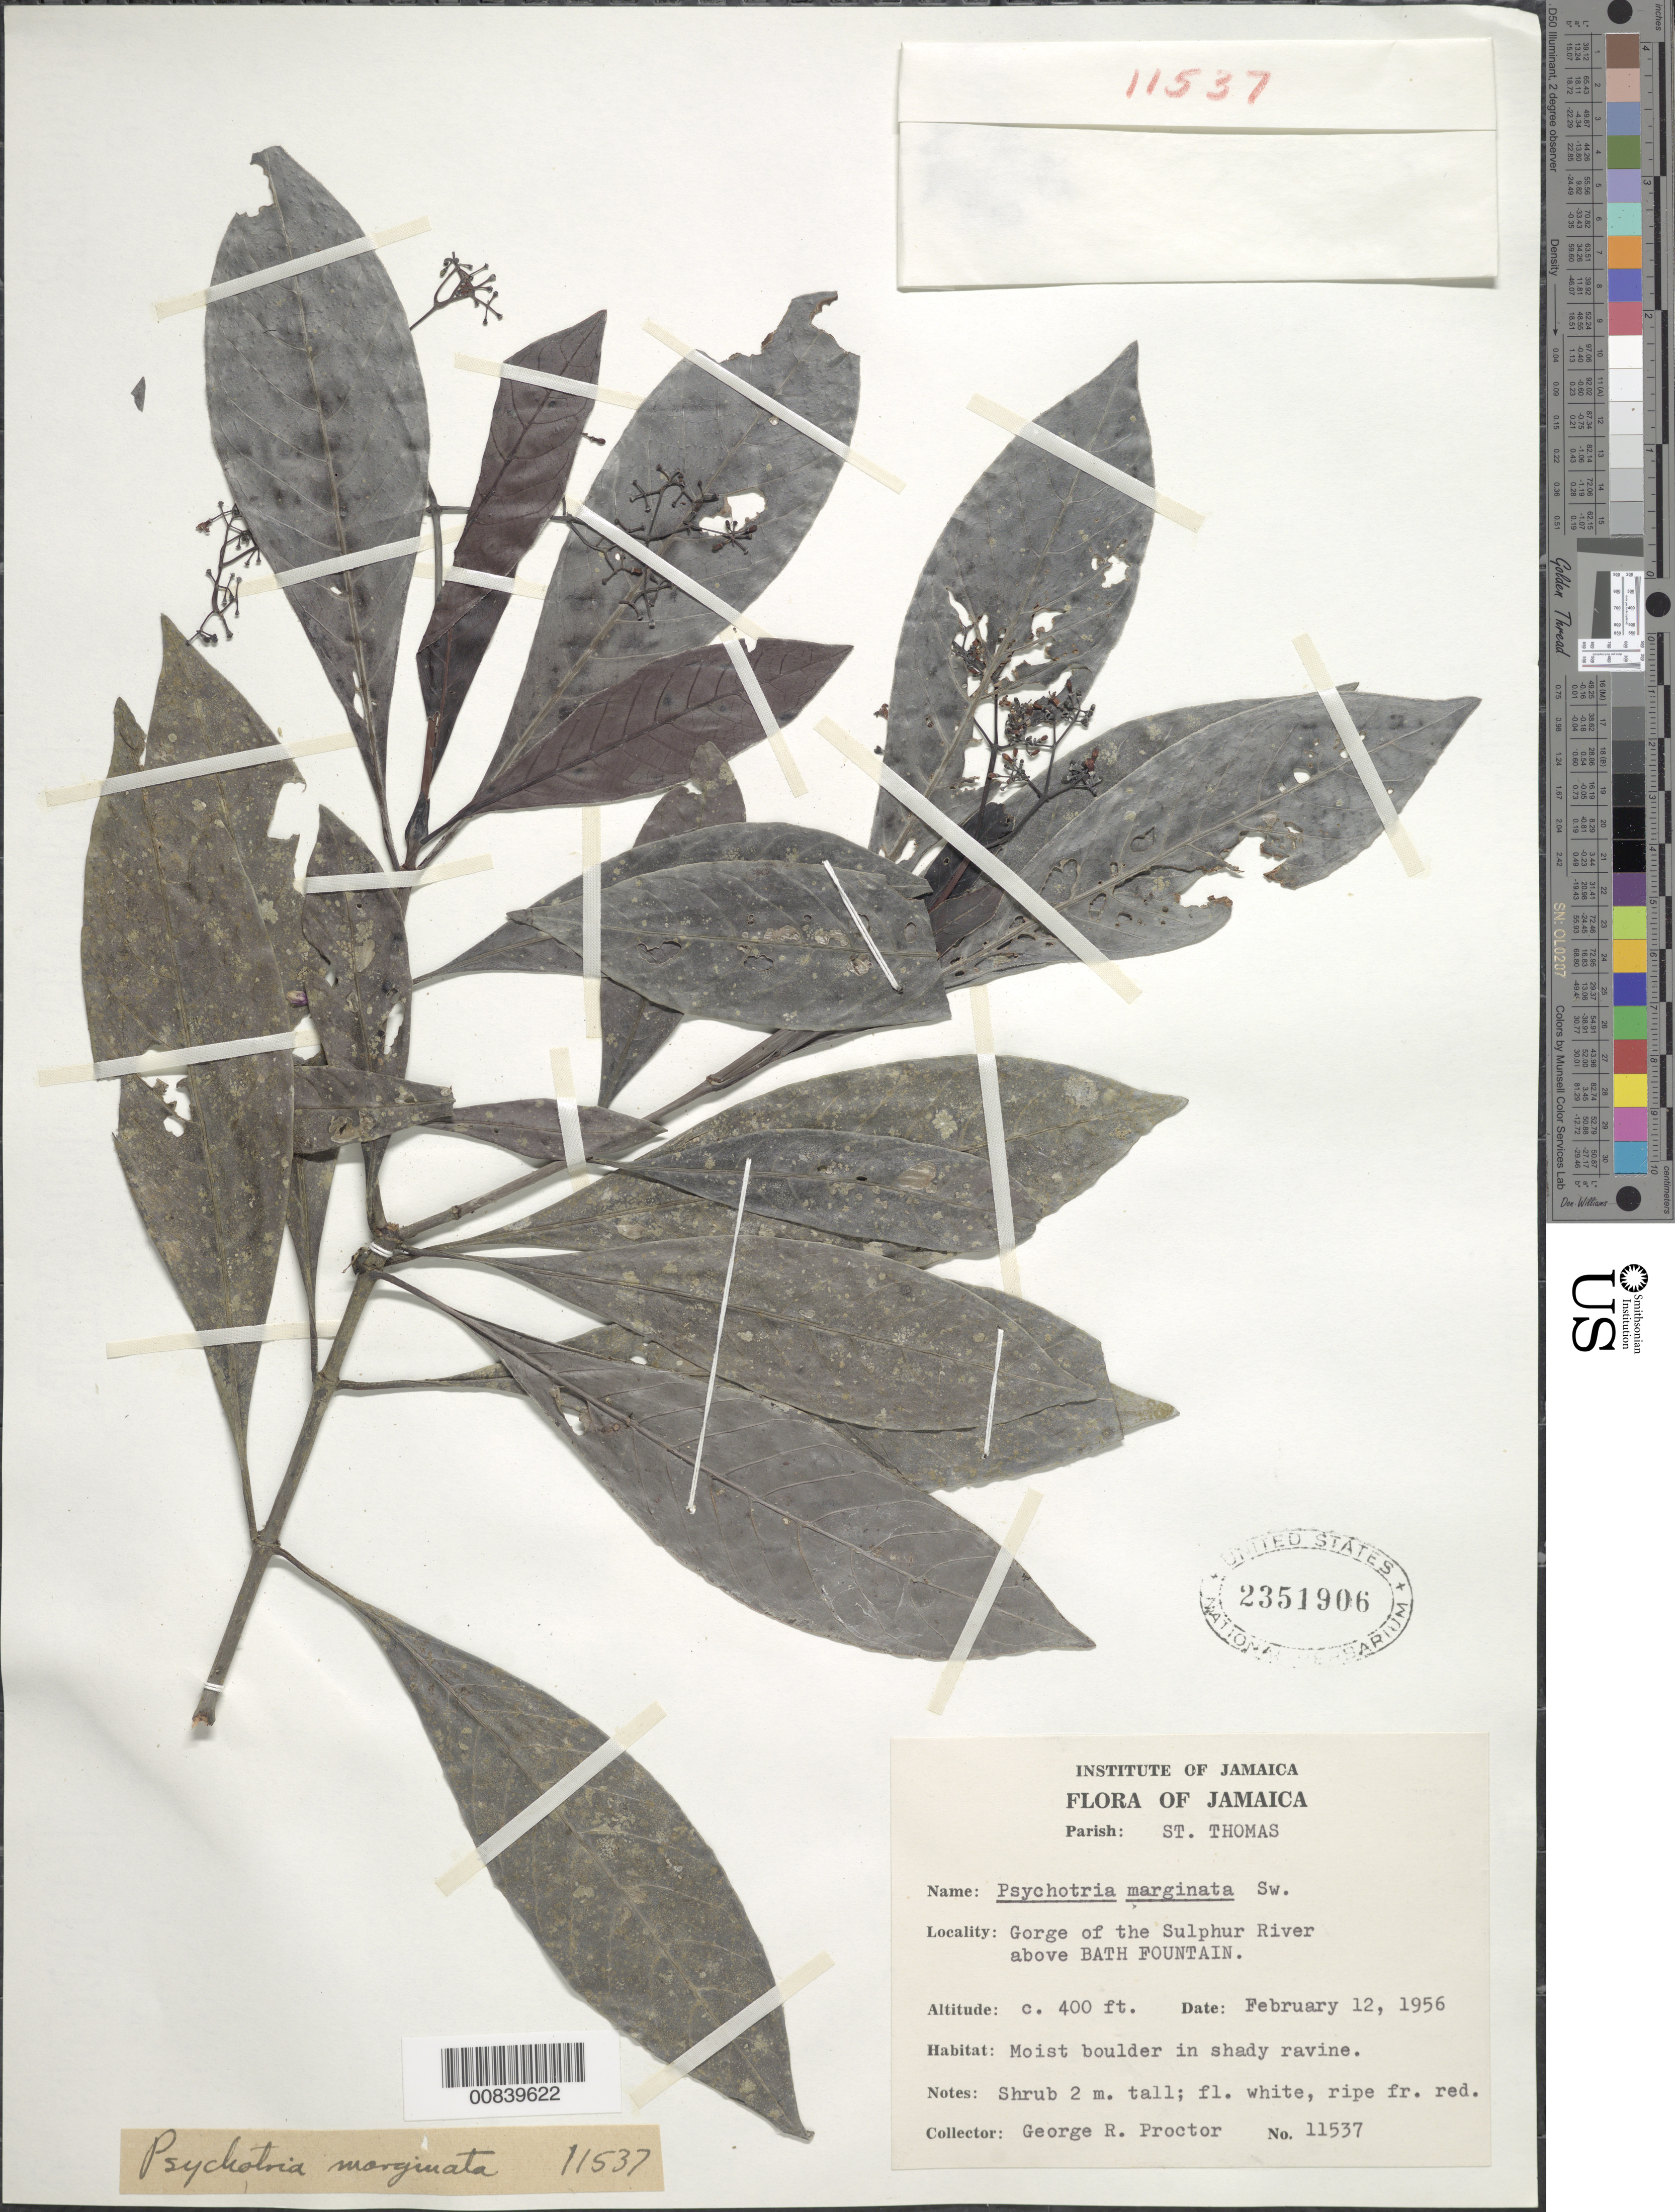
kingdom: Plantae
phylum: Tracheophyta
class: Magnoliopsida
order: Gentianales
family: Rubiaceae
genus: Margaritopsis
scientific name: Margaritopsis microdon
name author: (DC.) C.M. Taylor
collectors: G. R. Proctor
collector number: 11537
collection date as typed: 12 Feb 1956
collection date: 1956-02-12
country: Jamaica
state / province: Saint Thomas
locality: Gorge of the Sulphur River, above Bath Fountain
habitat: Moist bolder in shady ravine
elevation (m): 122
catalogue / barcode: US 2351906